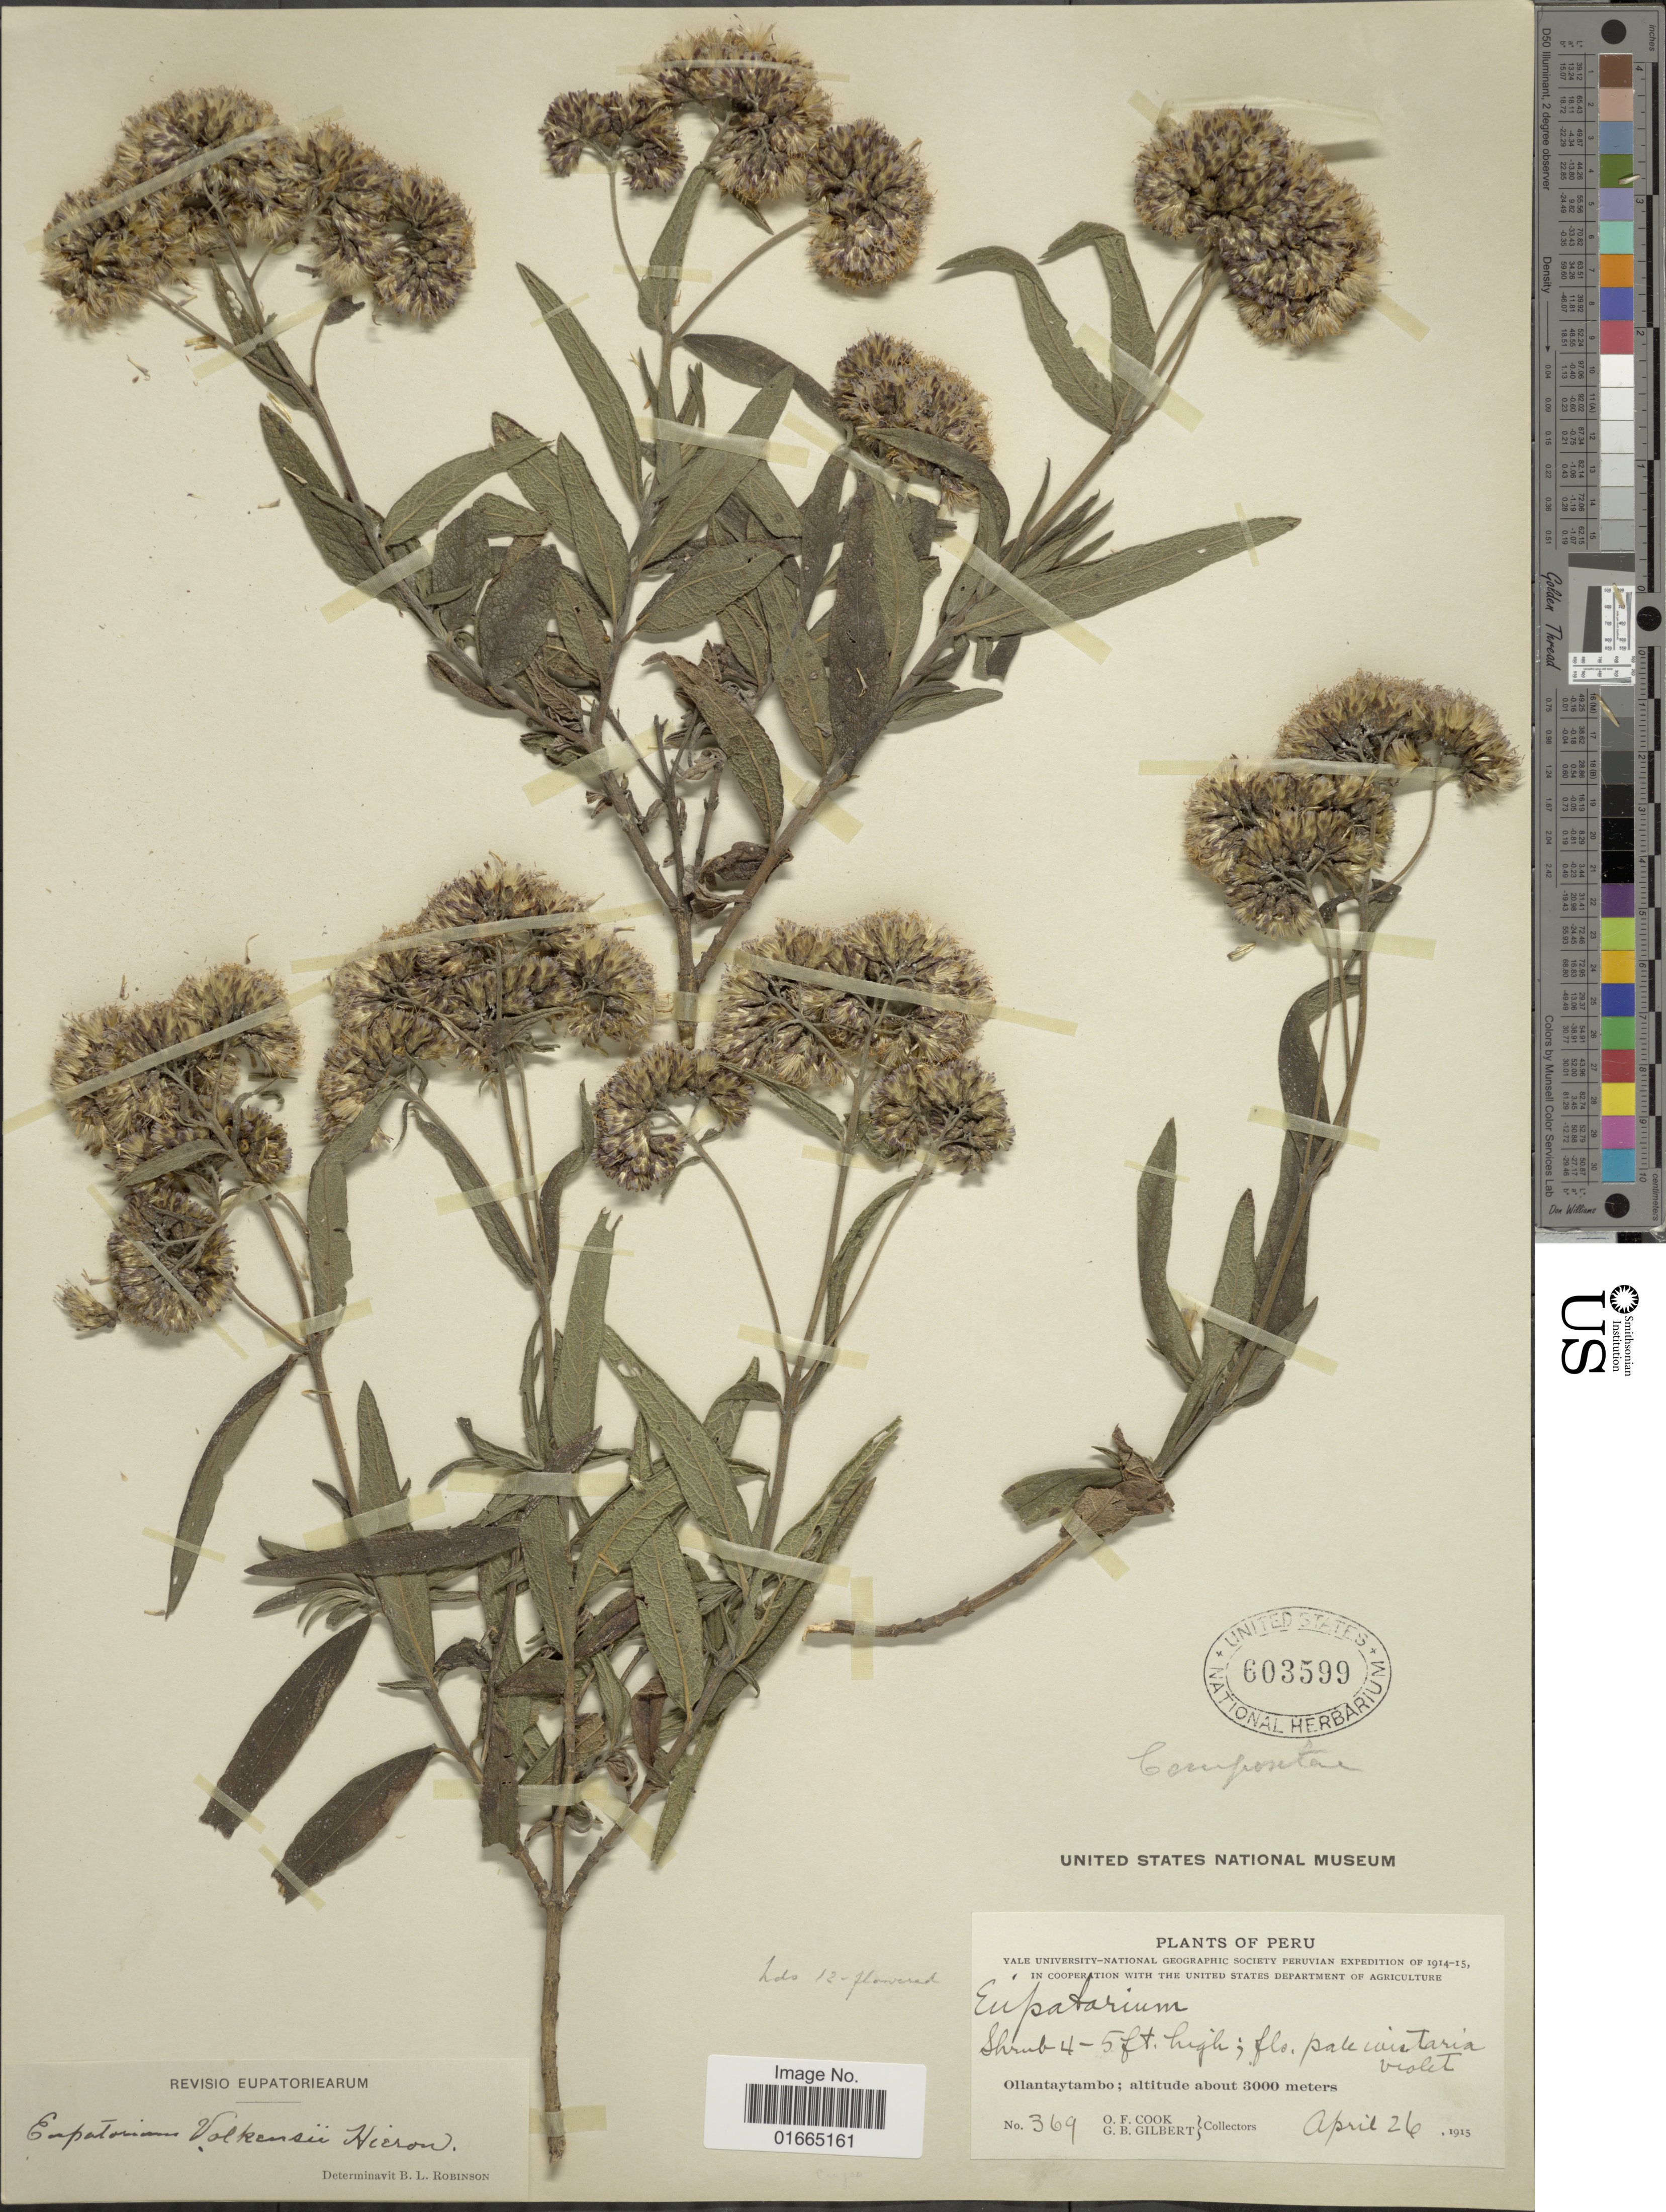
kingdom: Plantae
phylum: Tracheophyta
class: Magnoliopsida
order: Asterales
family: Asteraceae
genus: Cronquistianthus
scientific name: Cronquistianthus volkensii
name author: (Hieron.) R.M. King & H. Rob.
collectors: O. F. Cook & G. B. Gilbert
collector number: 369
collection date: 1915-04-26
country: Peru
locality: Ollantaytambo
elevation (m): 3000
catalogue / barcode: US 603599